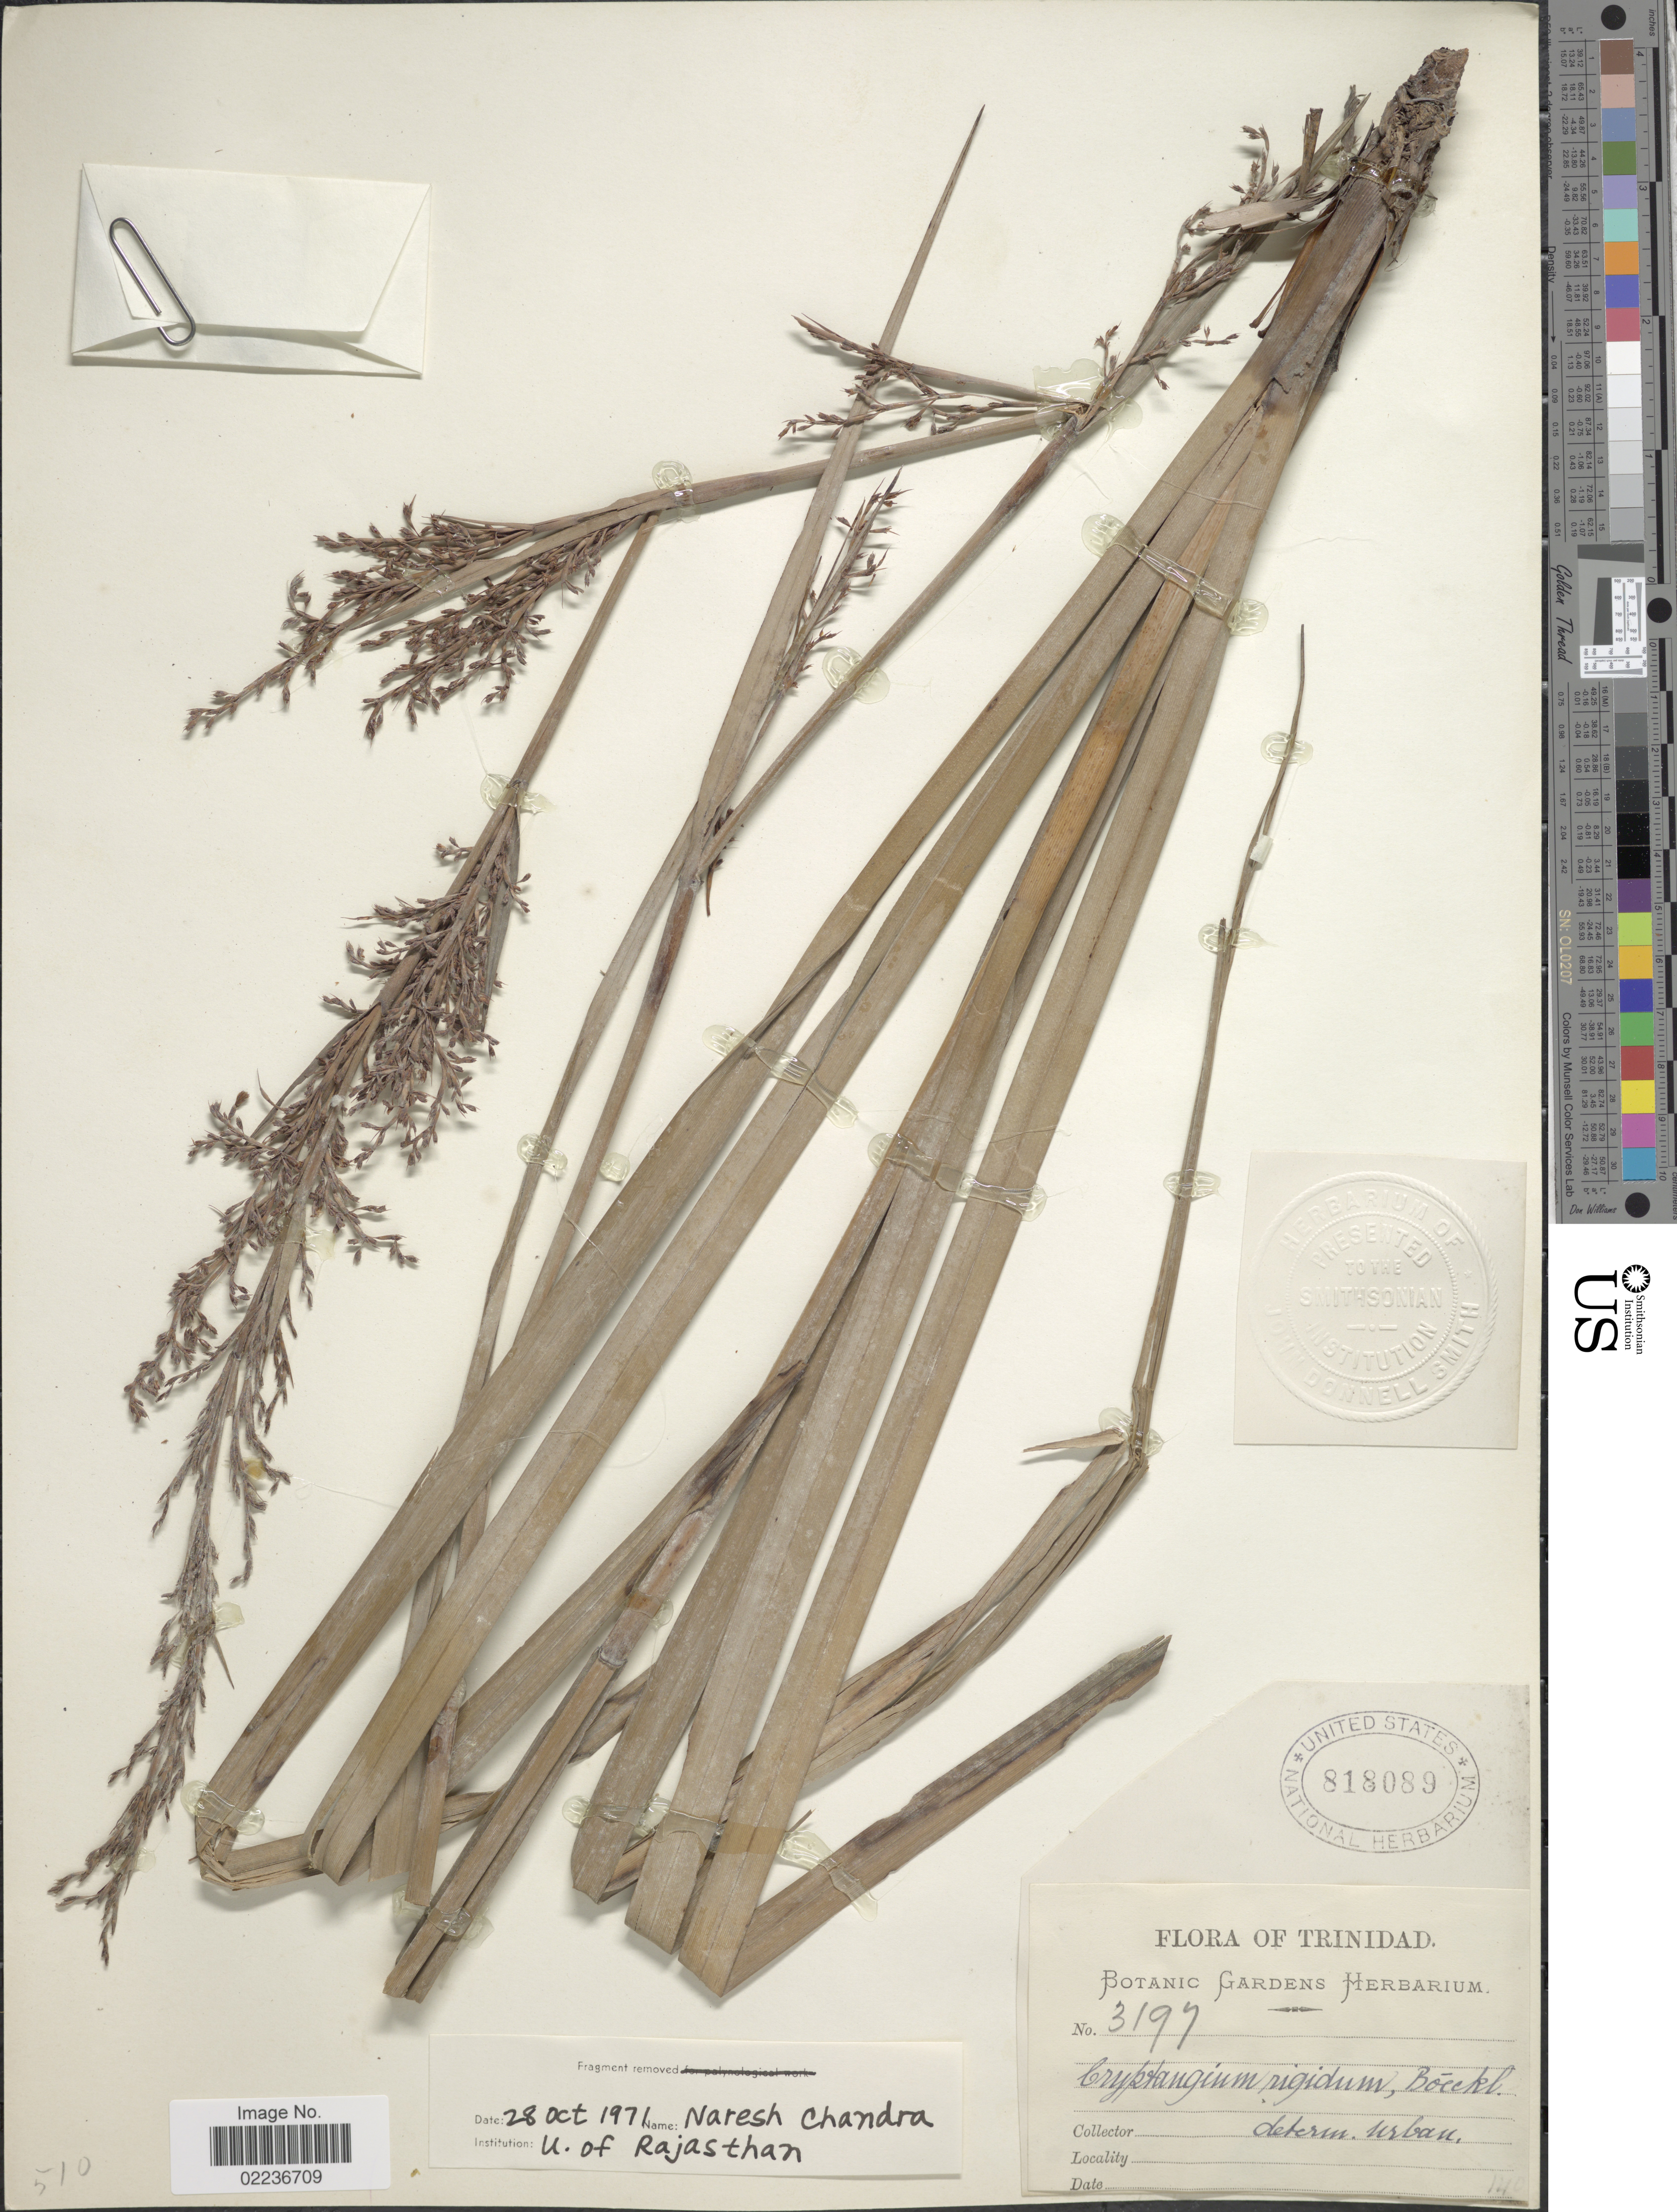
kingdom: Plantae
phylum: Tracheophyta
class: Liliopsida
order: Poales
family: Cyperaceae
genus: Lagenocarpus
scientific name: Lagenocarpus guianensis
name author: Nees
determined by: Costa, S. M.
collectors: ex herb. Botanic Gardens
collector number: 3197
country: Trinidad and Tobago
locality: Trinidad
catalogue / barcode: US 818089